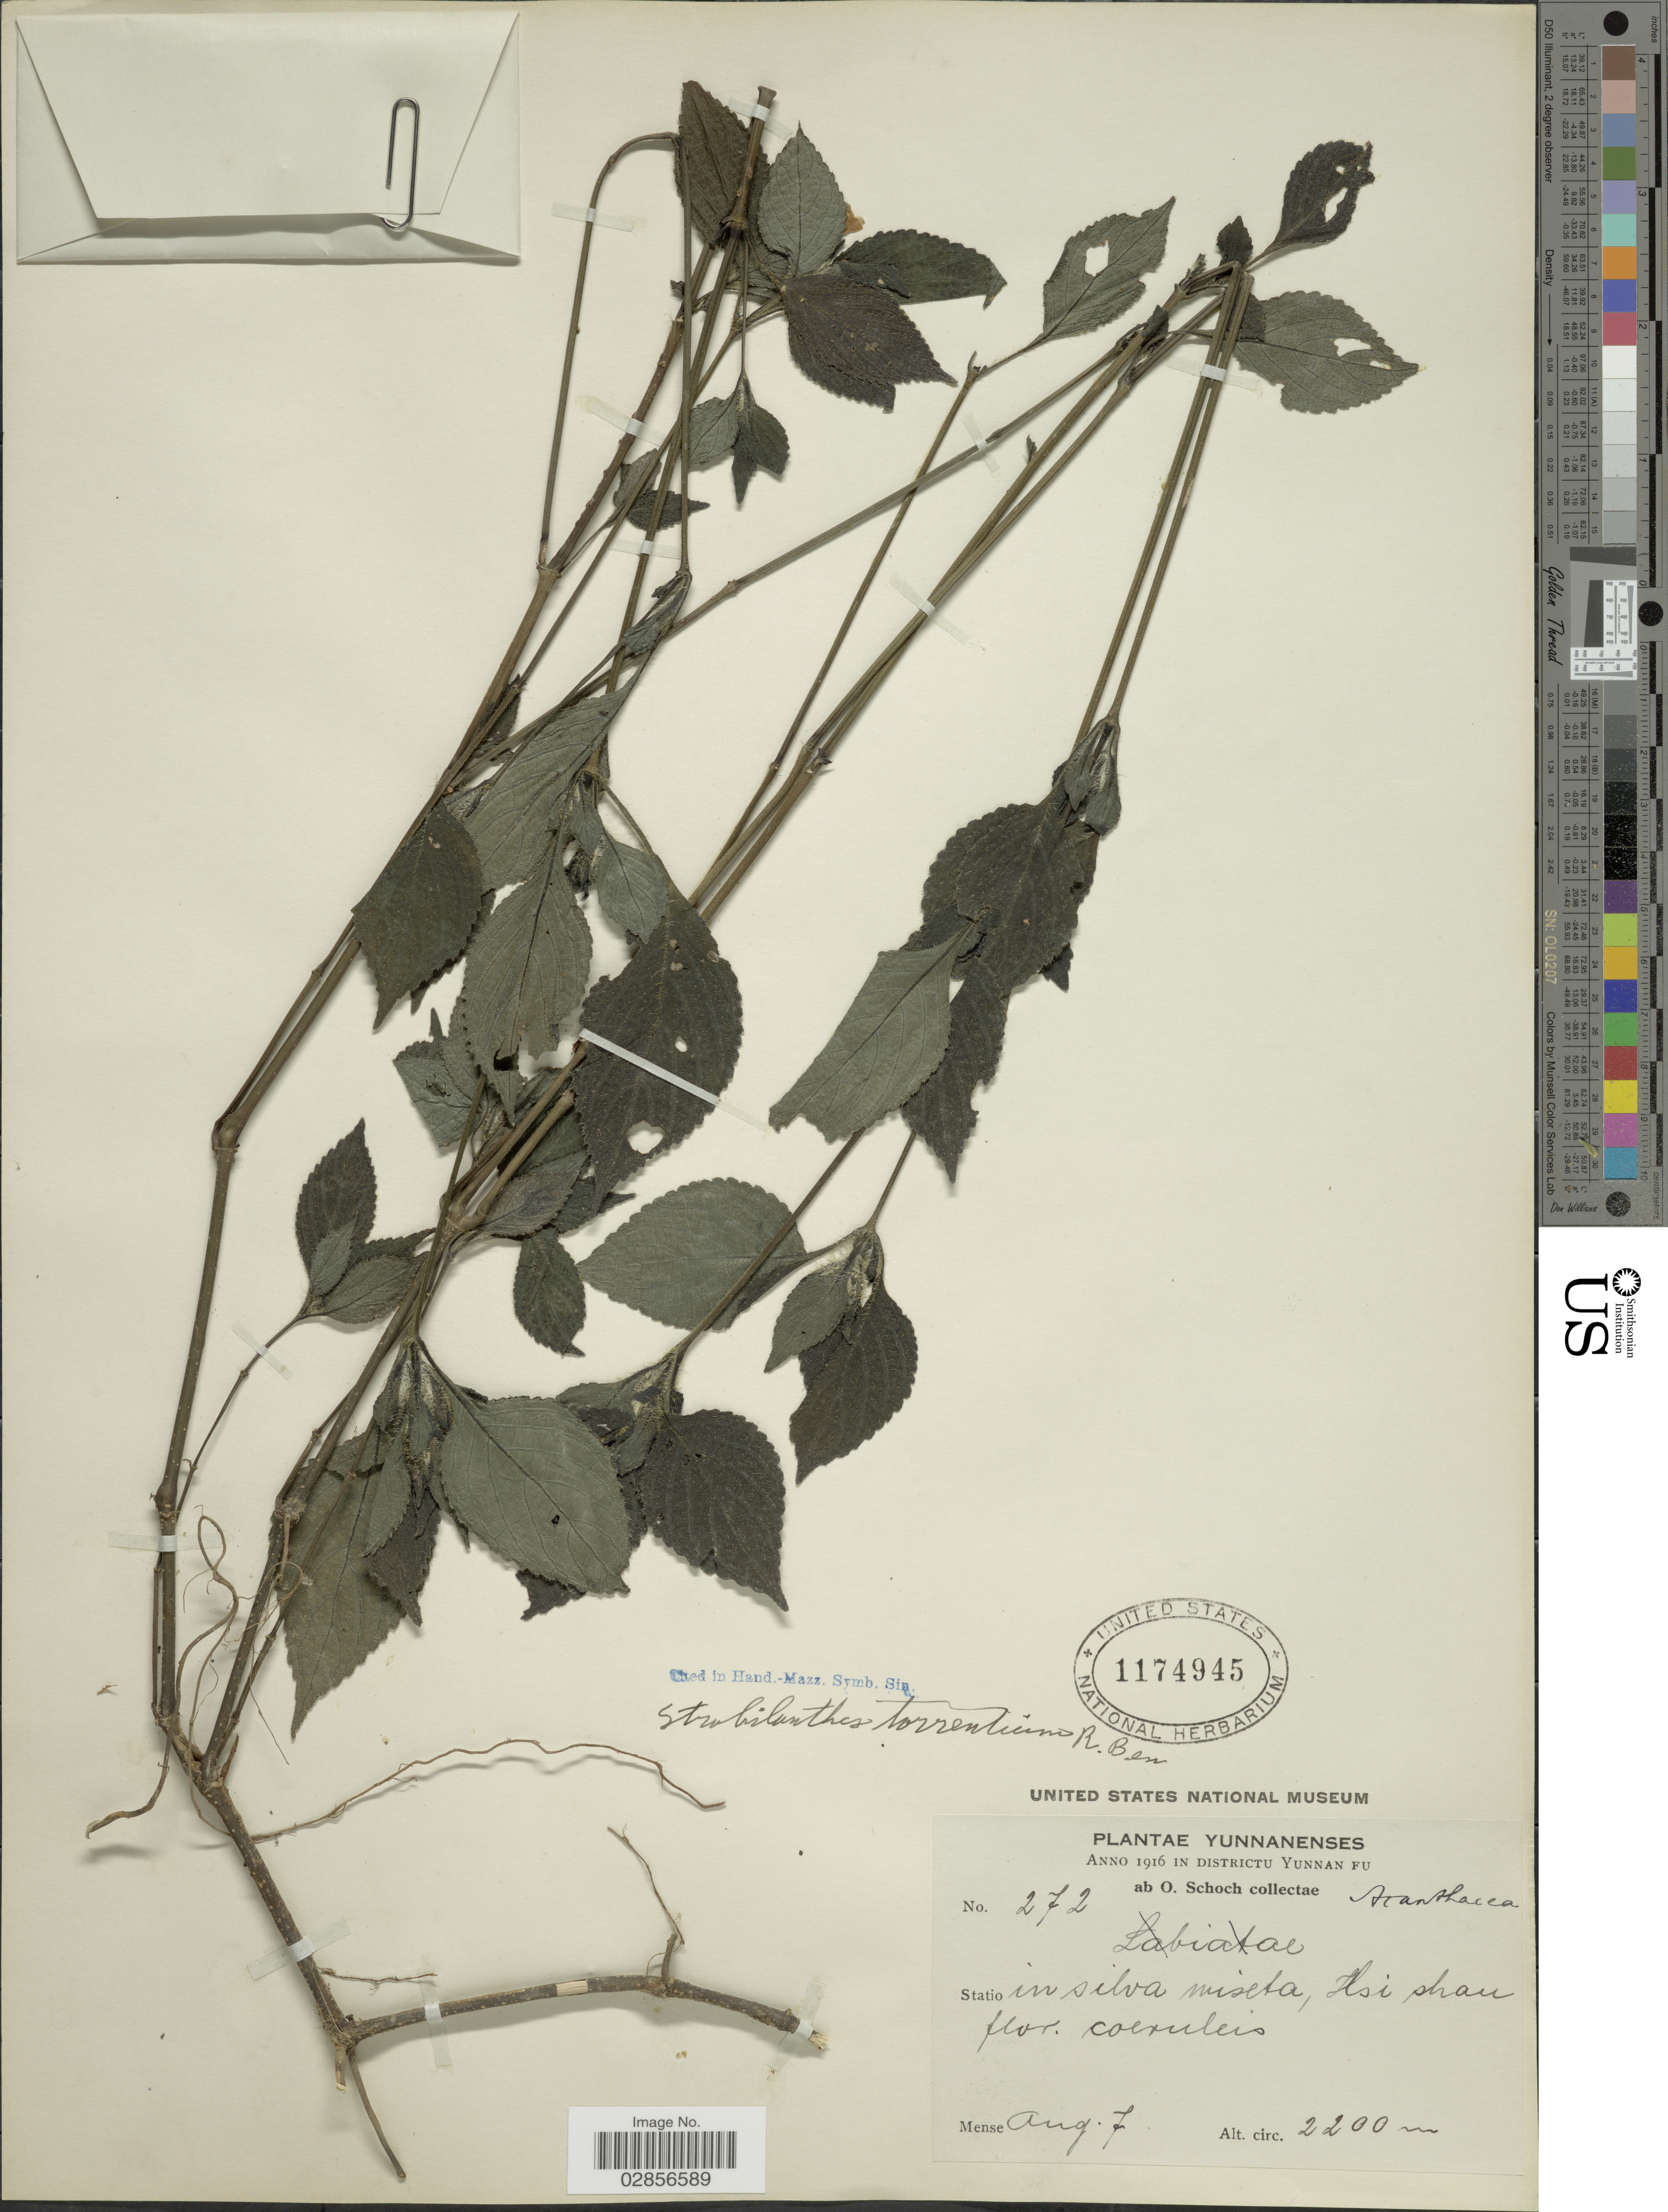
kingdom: Plantae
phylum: Tracheophyta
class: Magnoliopsida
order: Lamiales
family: Acanthaceae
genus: Strobilanthes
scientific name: Strobilanthes torrentium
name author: Benoist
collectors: O. Schoch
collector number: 272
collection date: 1916-08-07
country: China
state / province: Yunnan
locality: Statio in silva miseta, Hsi shan.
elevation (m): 2200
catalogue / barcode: US 1174945